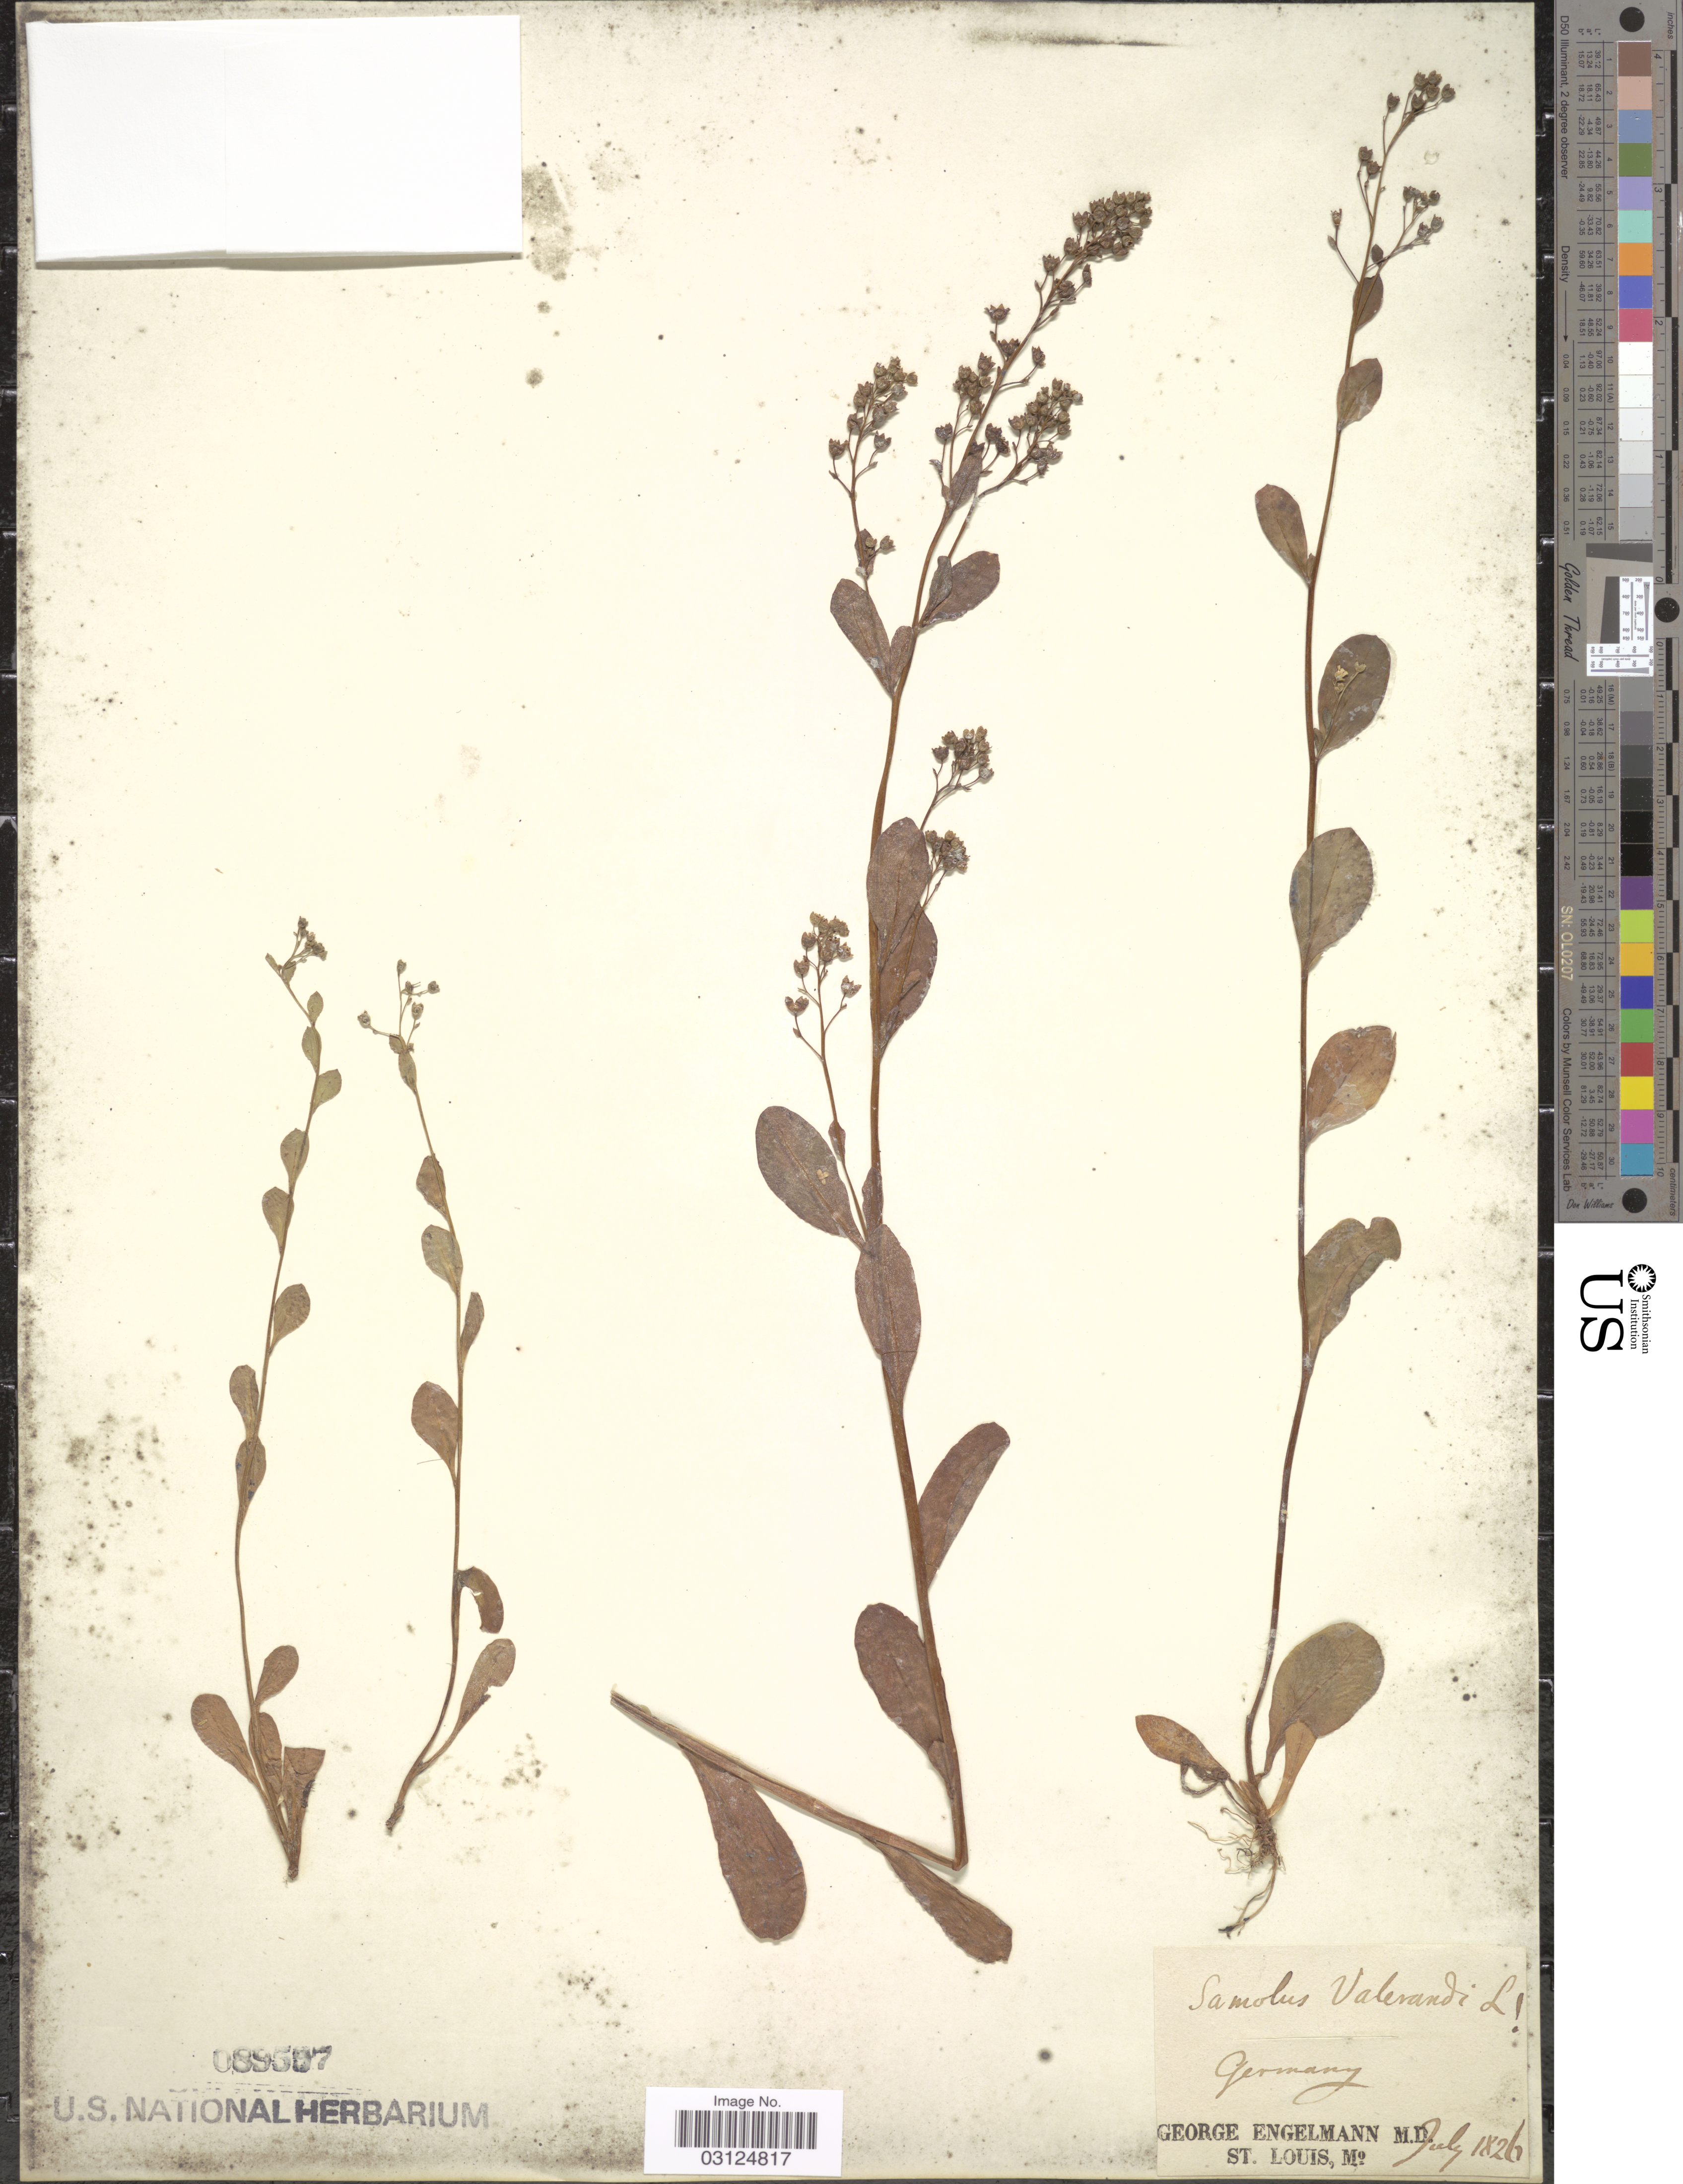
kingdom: Plantae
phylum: Tracheophyta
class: Magnoliopsida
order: Ericales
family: Primulaceae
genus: Samolus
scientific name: Samolus valerandi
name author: L.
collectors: G. Engelmann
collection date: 1826-07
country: Germany